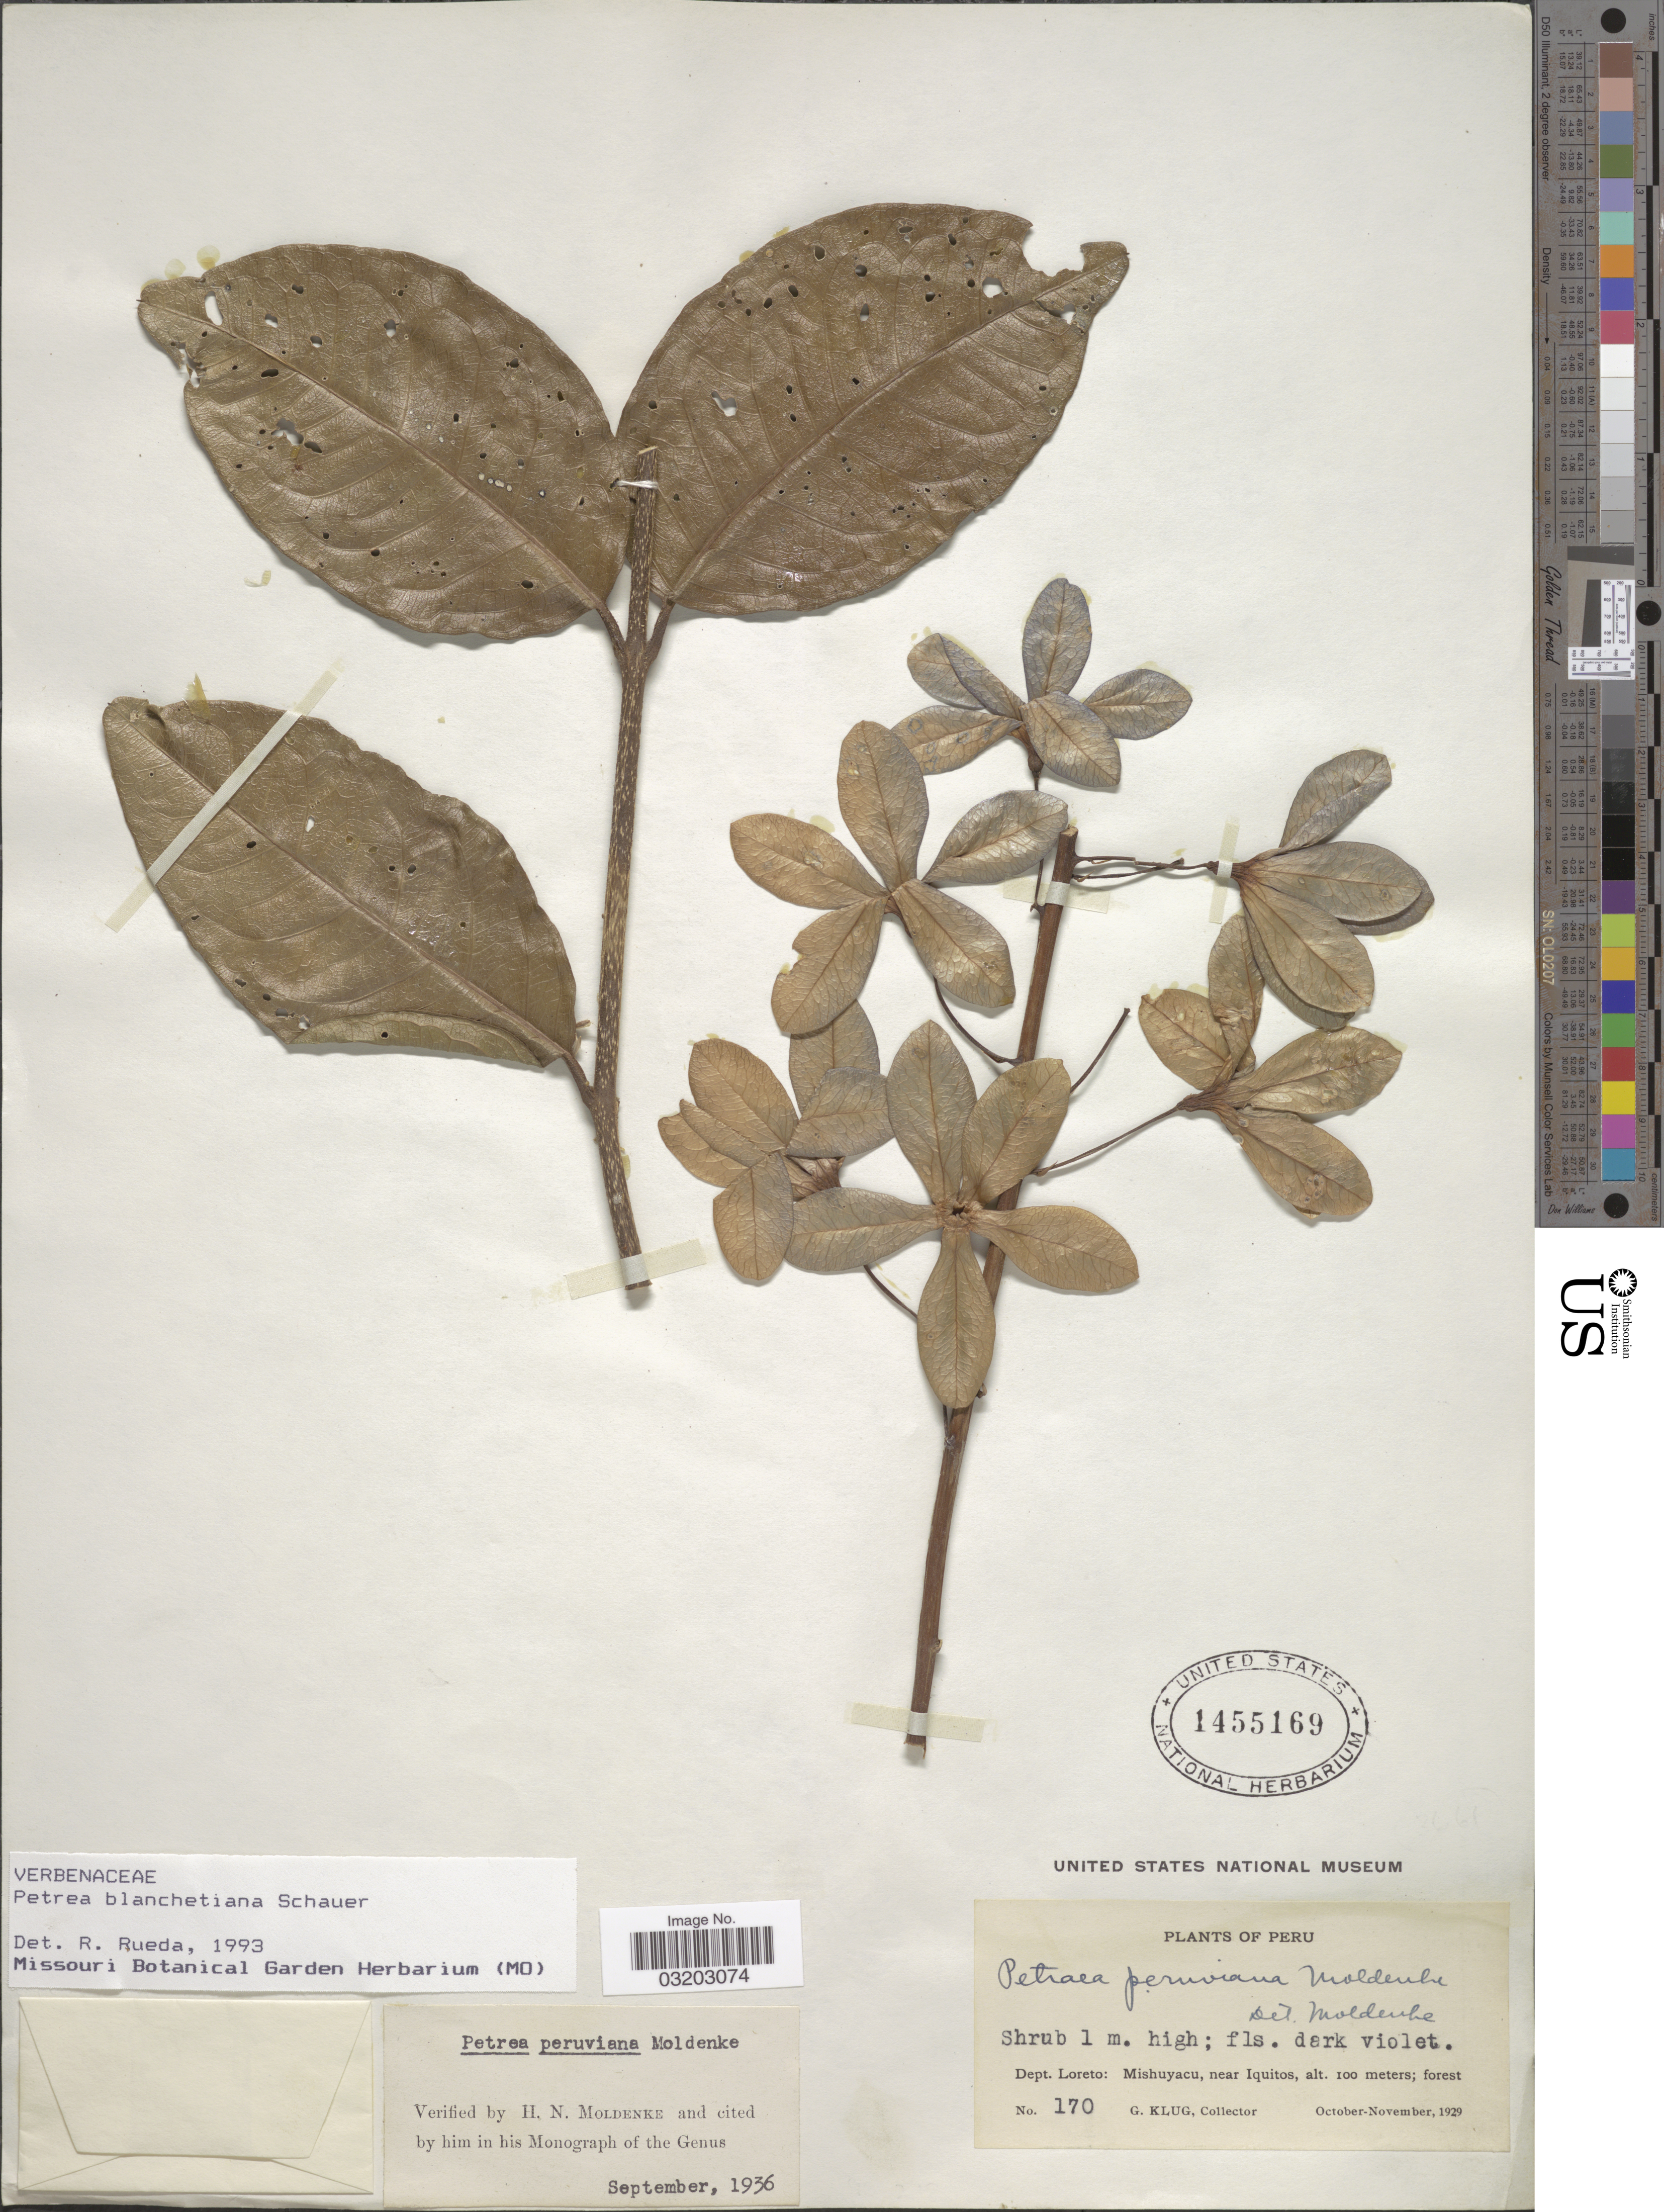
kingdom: Plantae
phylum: Tracheophyta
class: Magnoliopsida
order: Lamiales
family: Verbenaceae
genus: Petrea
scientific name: Petrea blanchetiana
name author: Schauer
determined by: Rueda, R. M.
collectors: G. Klug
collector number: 170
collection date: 1929-10/1929-11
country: Peru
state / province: Loreto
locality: Dept. Loreto: Mishuyacu, near Iquitos.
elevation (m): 100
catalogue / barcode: US 1455169